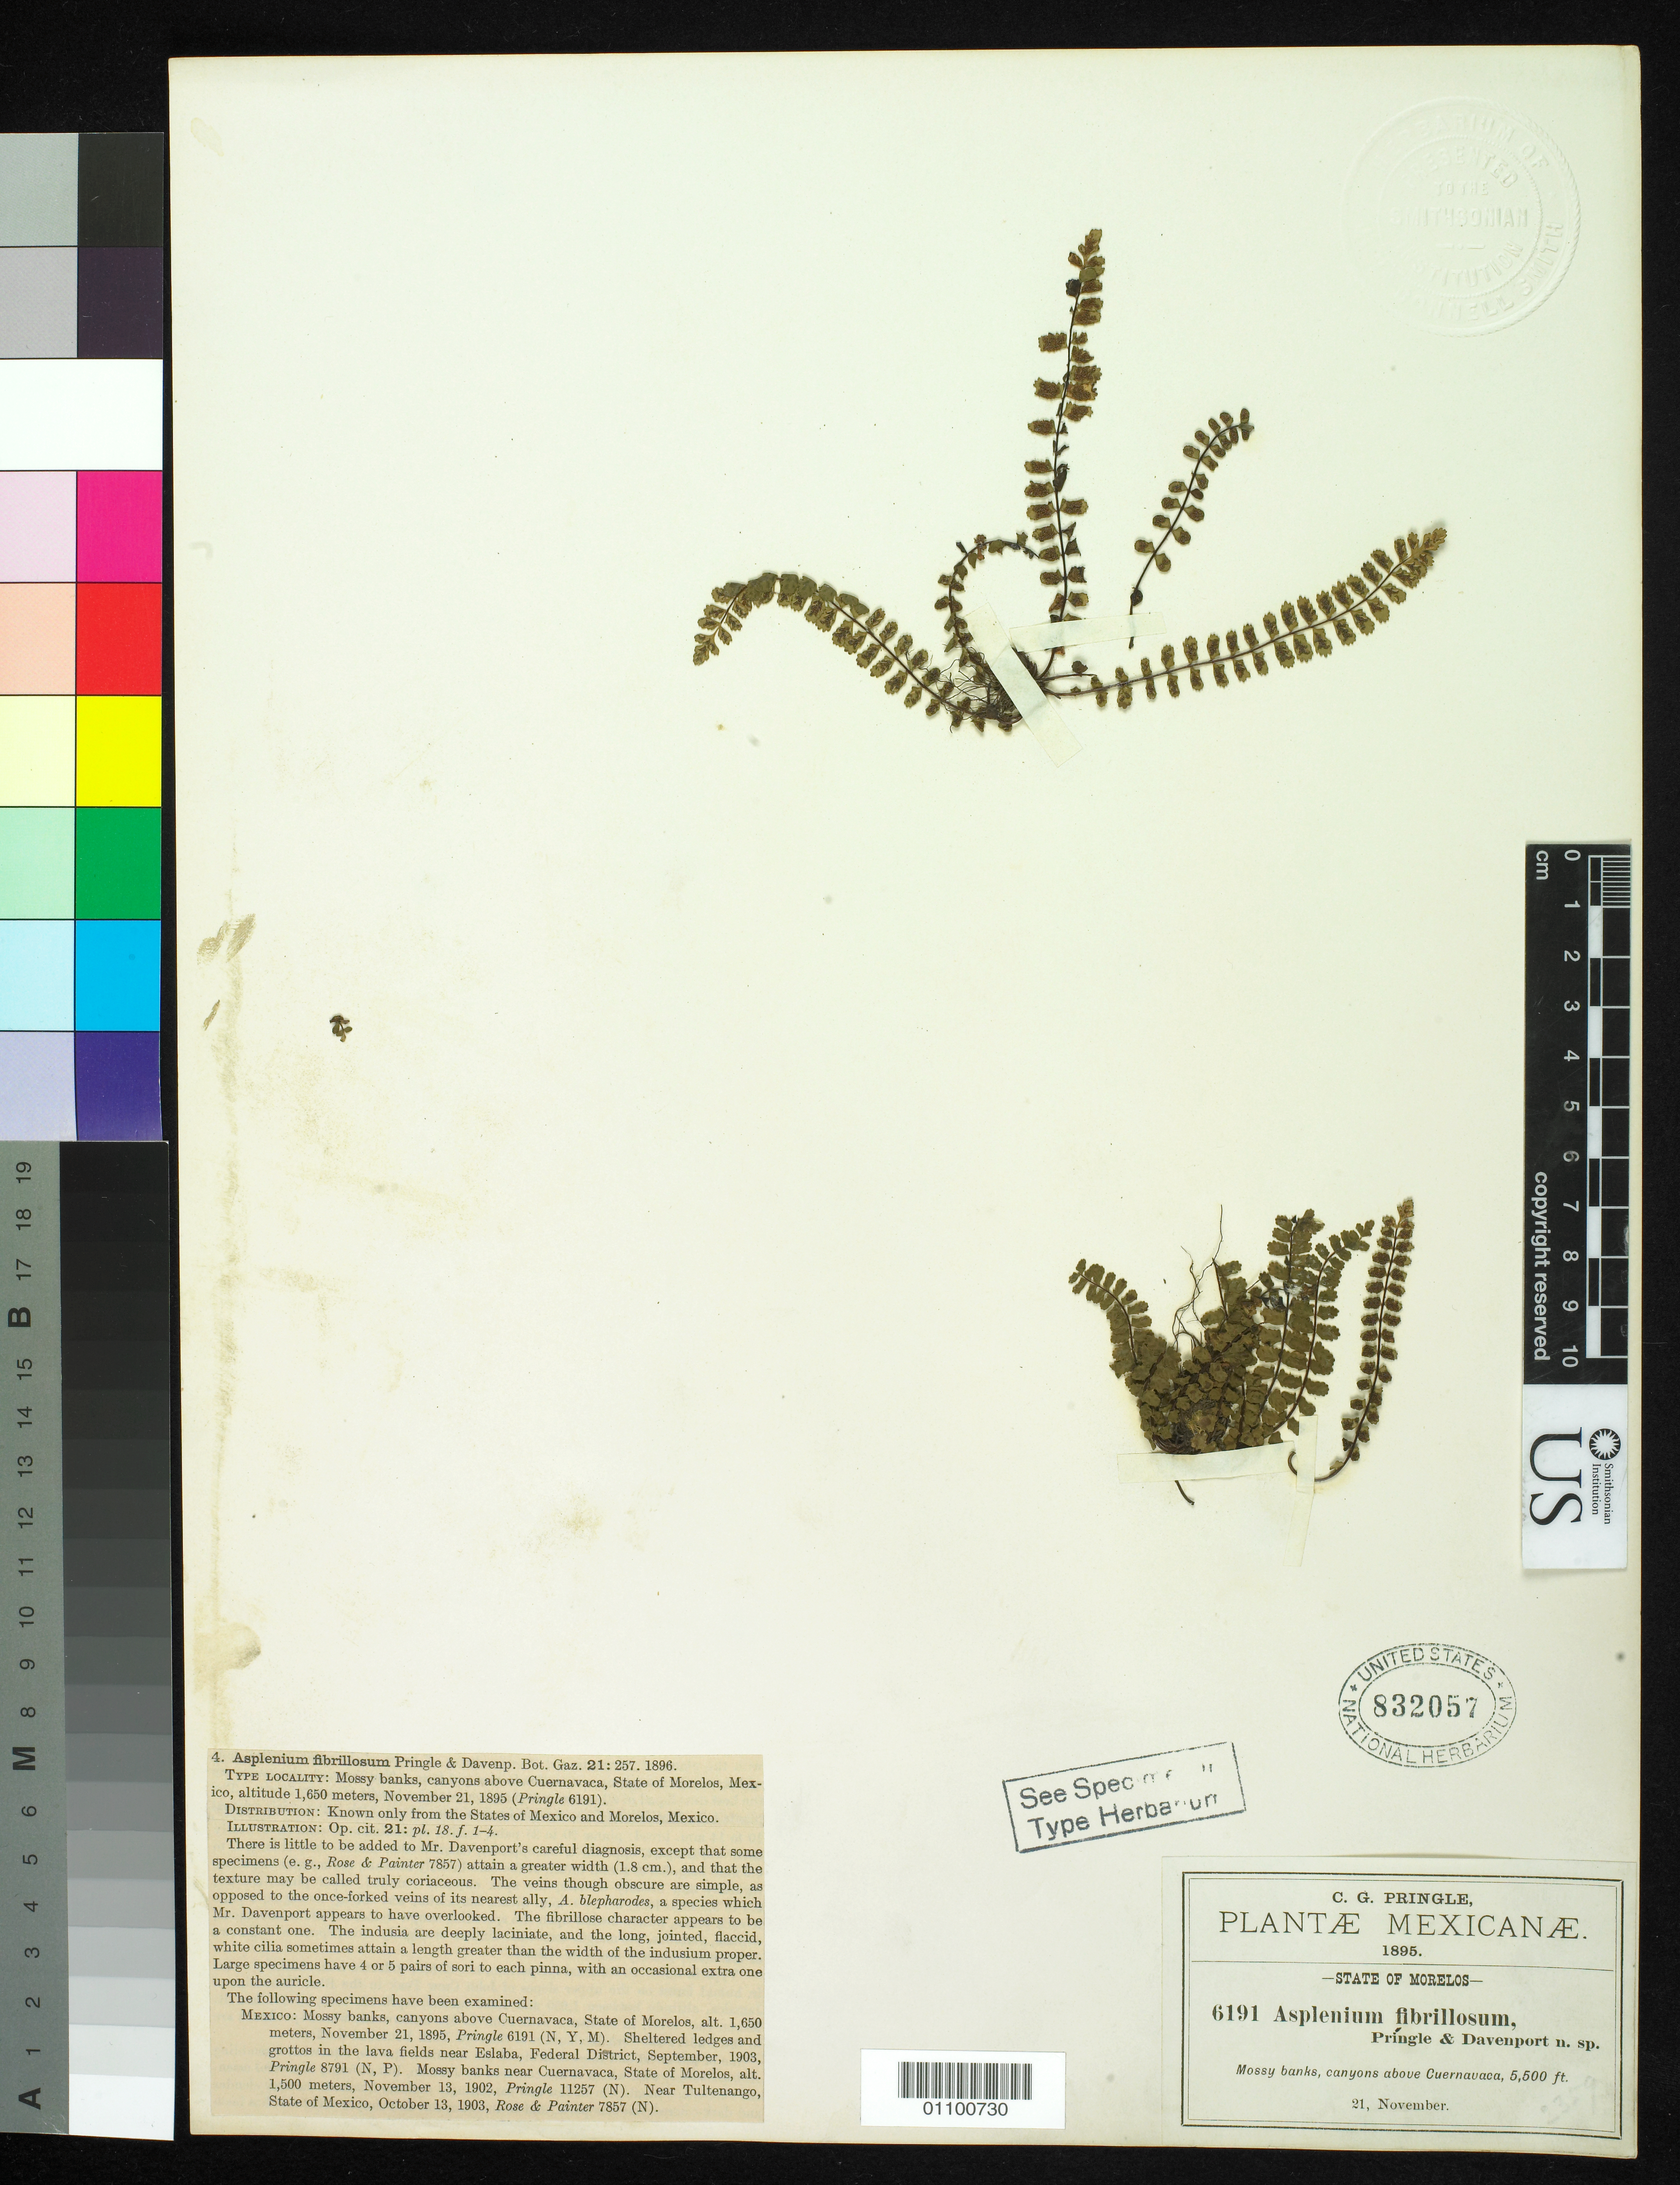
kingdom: Plantae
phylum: Tracheophyta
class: Polypodiopsida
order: Polypodiales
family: Aspleniaceae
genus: Asplenium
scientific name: Asplenium fibrillosum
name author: Pringle & Davenp.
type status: Isotype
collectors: C. G. Pringle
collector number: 6191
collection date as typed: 21 Nov 1895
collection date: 1895-11-21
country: Mexico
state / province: Morelos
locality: Canyons above Cuernavaca.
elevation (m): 1676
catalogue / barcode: US 832057